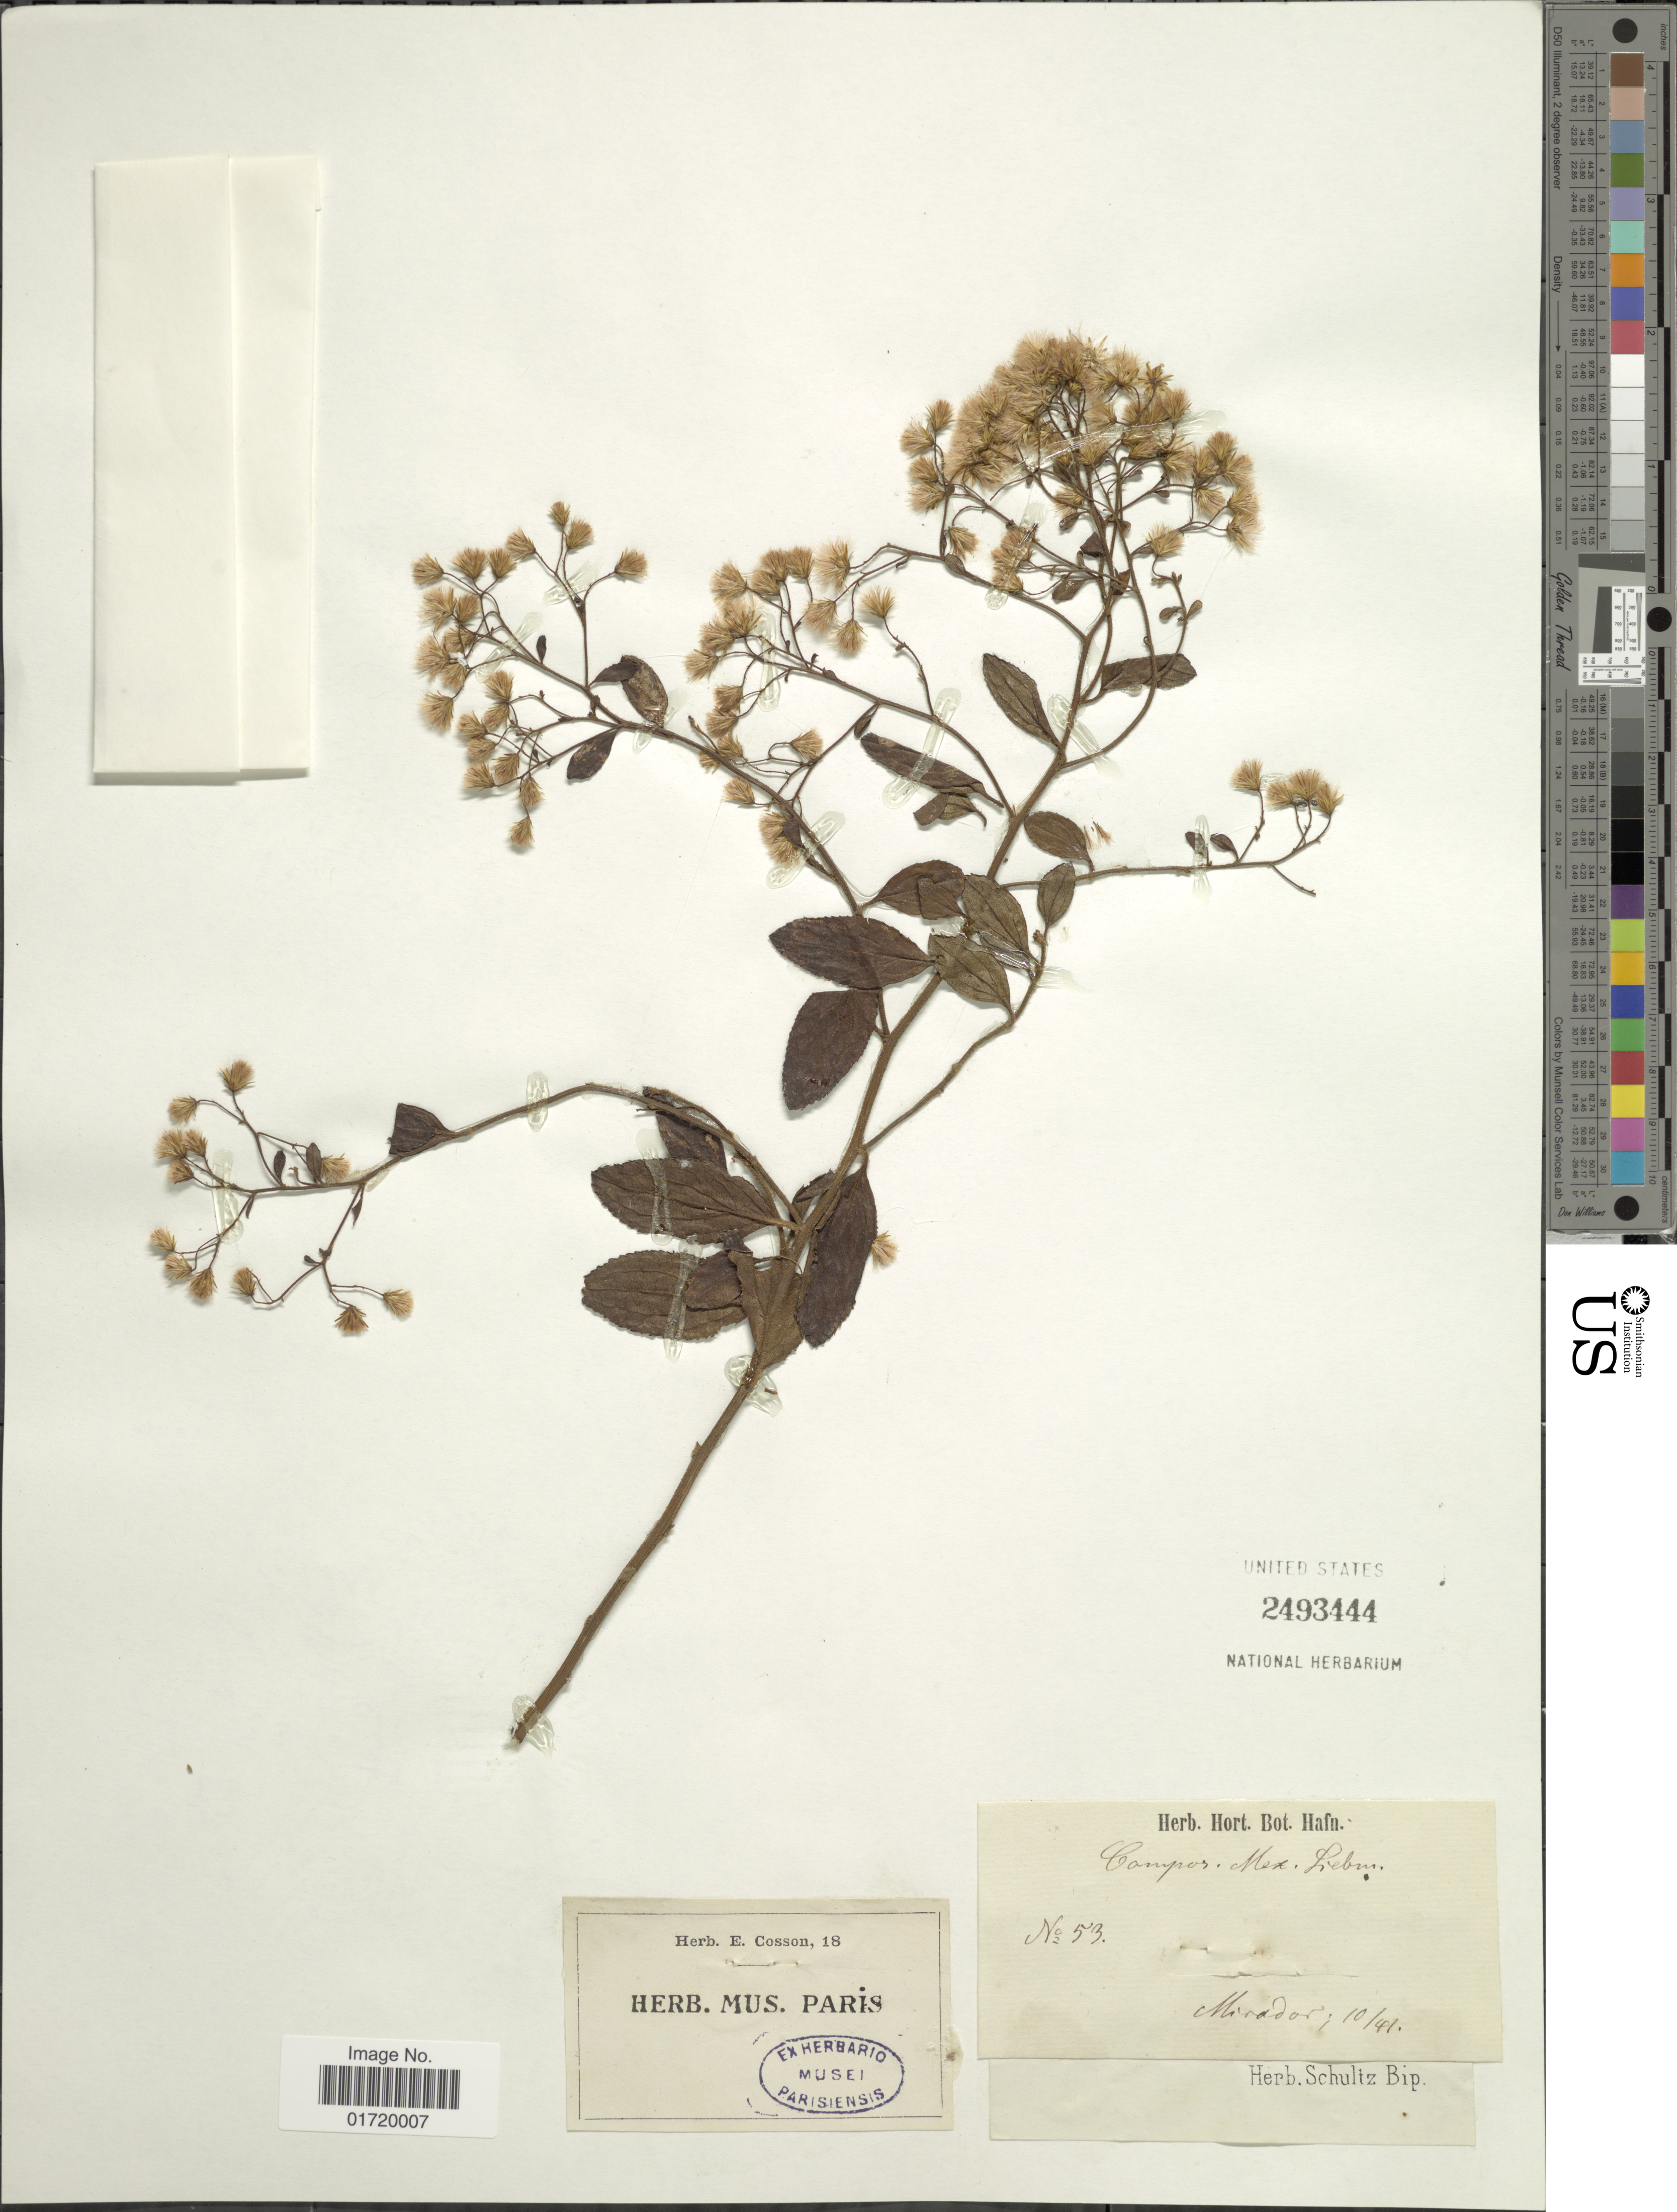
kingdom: Plantae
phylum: Tracheophyta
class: Magnoliopsida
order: Asterales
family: Asteraceae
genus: Baccharis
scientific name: Baccharis serrifolia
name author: DC.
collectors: Liebmann, --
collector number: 53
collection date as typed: Transcribed d/m/y: /10/41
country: Mexico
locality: Mirador, Mex.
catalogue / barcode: US 2493444